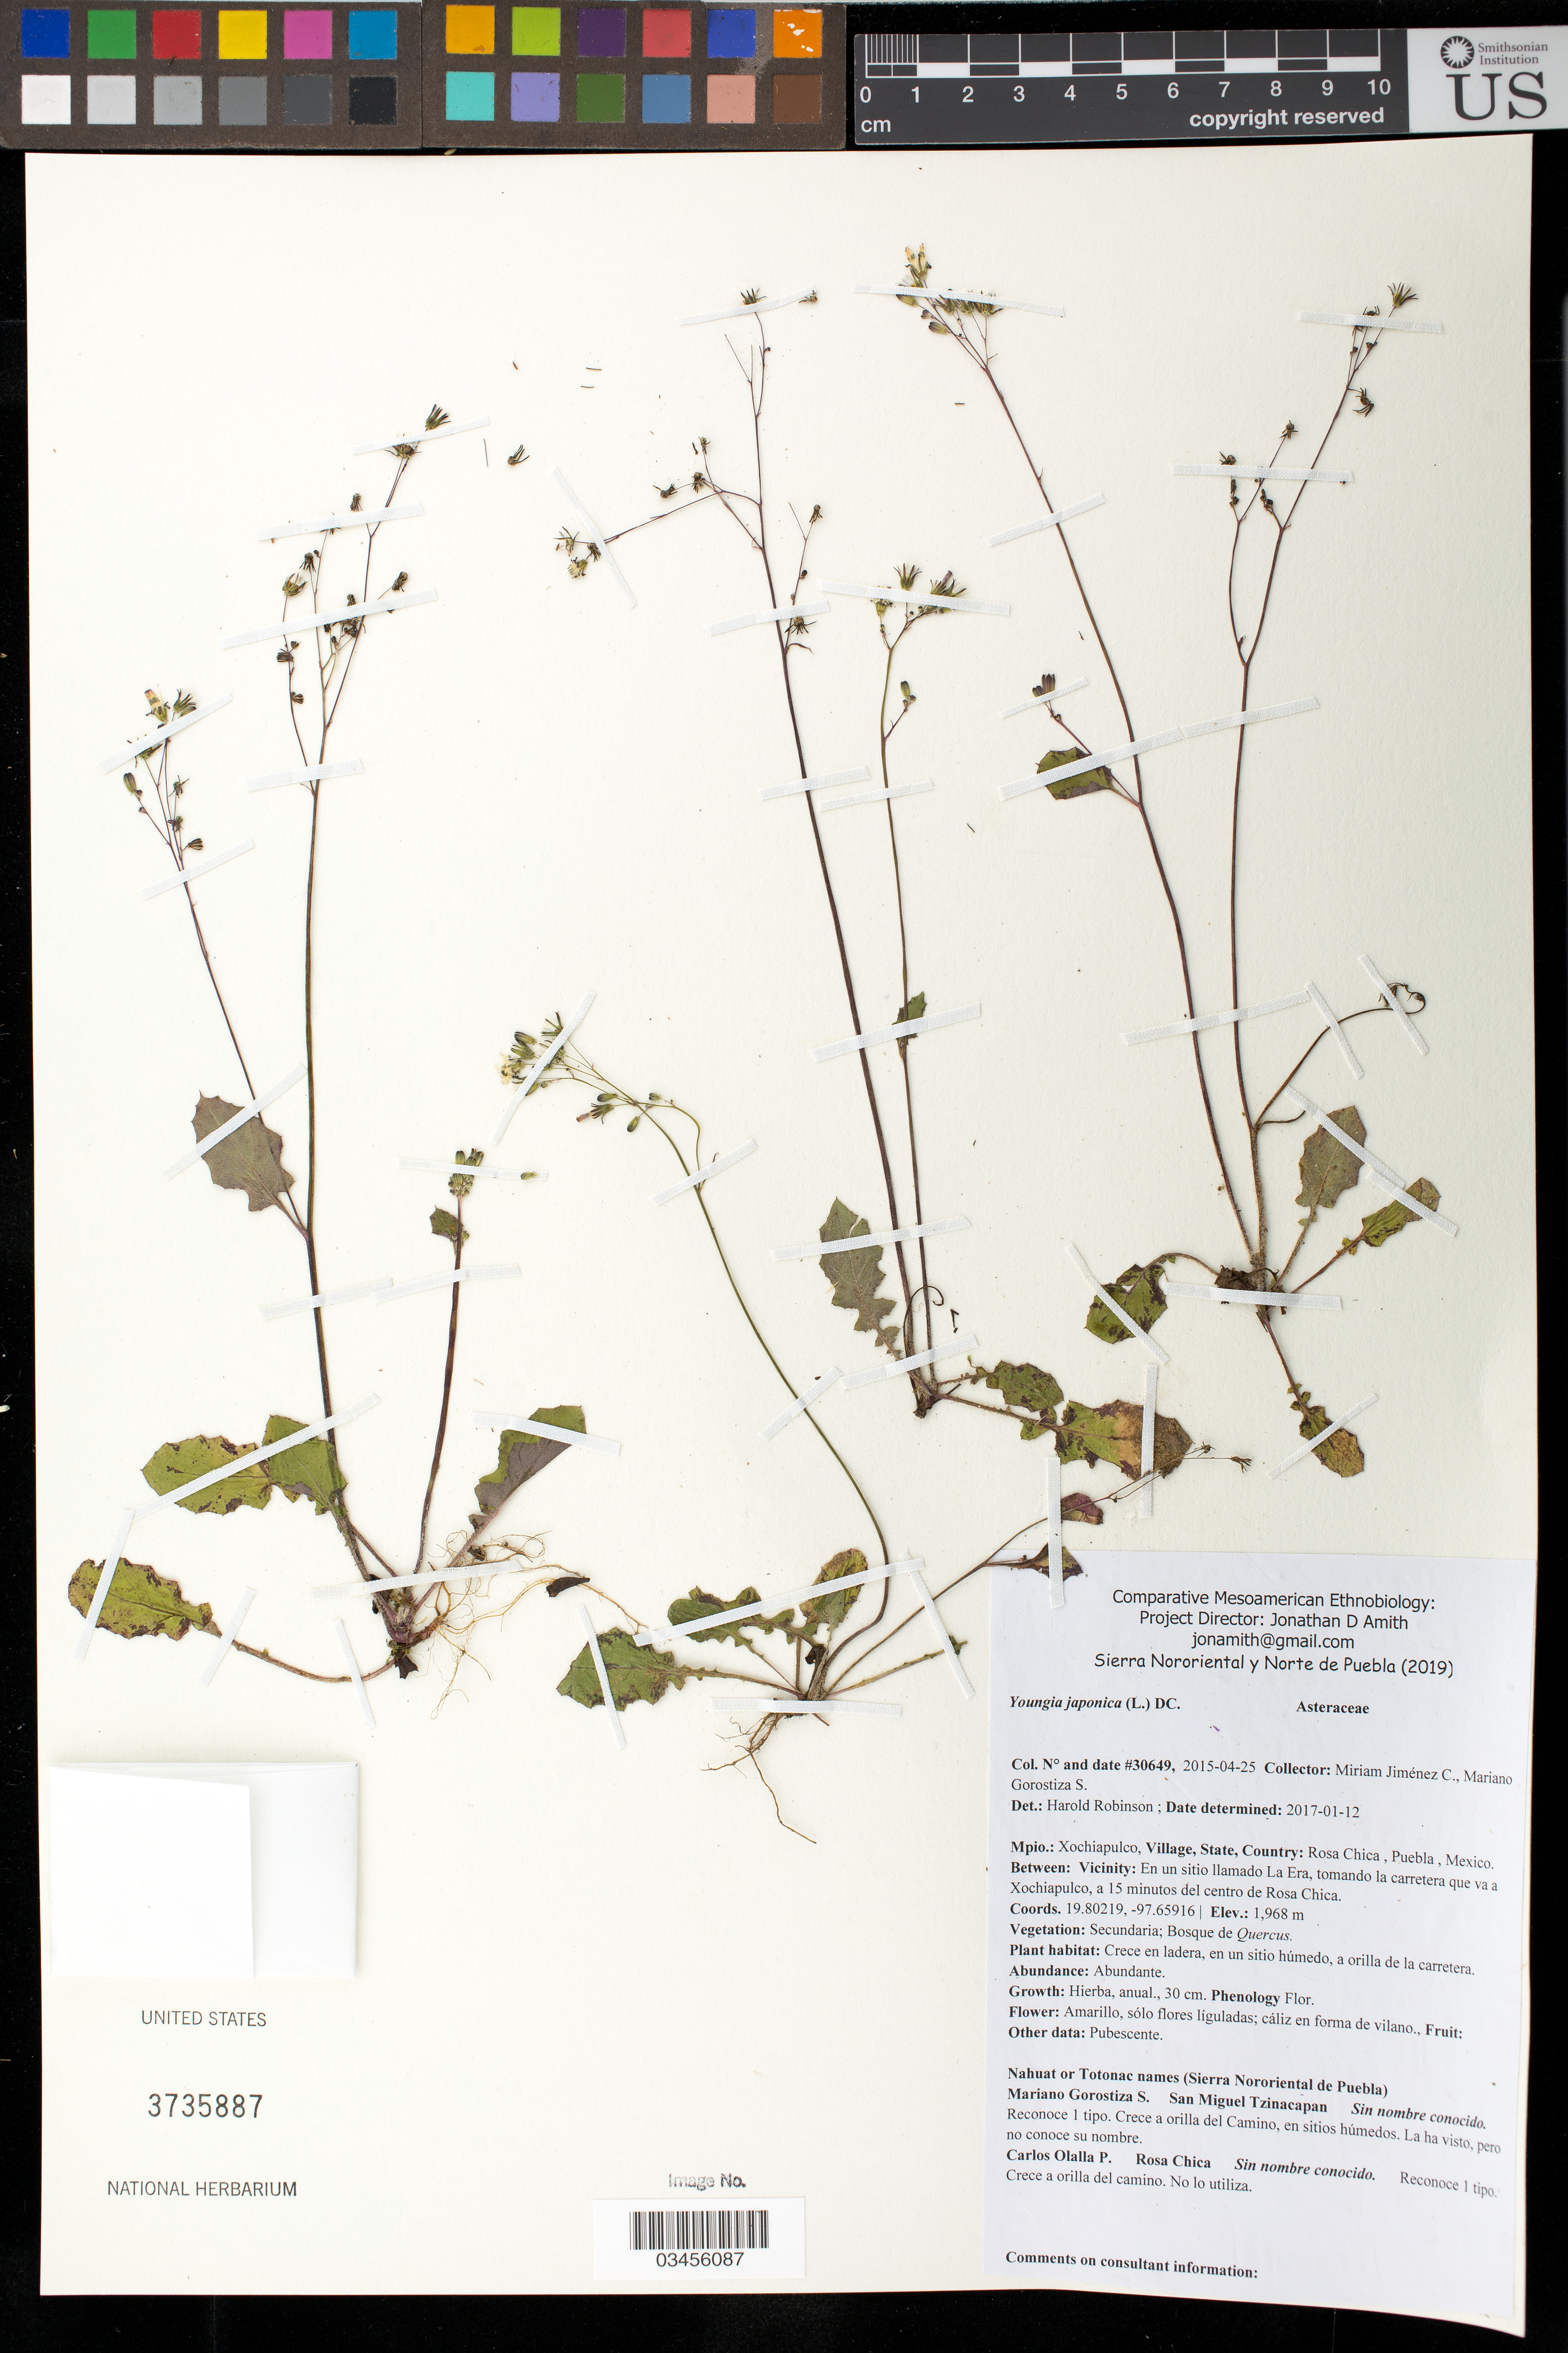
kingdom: Plantae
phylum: Tracheophyta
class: Magnoliopsida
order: Asterales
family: Asteraceae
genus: Youngia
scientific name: Youngia japonica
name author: (L.) DC.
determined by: Robinson, Harold E., (US)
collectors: M. Jiménez Chimil & M. Gorostiza S.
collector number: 30649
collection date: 2015-04-25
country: México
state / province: Puebla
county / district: Xochiapulco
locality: PUEBLO: Rosa Chica; LOCALIDAD EXACTA: En un sitio llamado La Era, tomando la carretera que va a Xochiapulco, a 15 minutos del centro de Rosa Chica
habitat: Bosque de Quercus | En una ladera, en un sitio húmedo, a orilla de la carretera.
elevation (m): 1968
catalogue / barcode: US 3735887